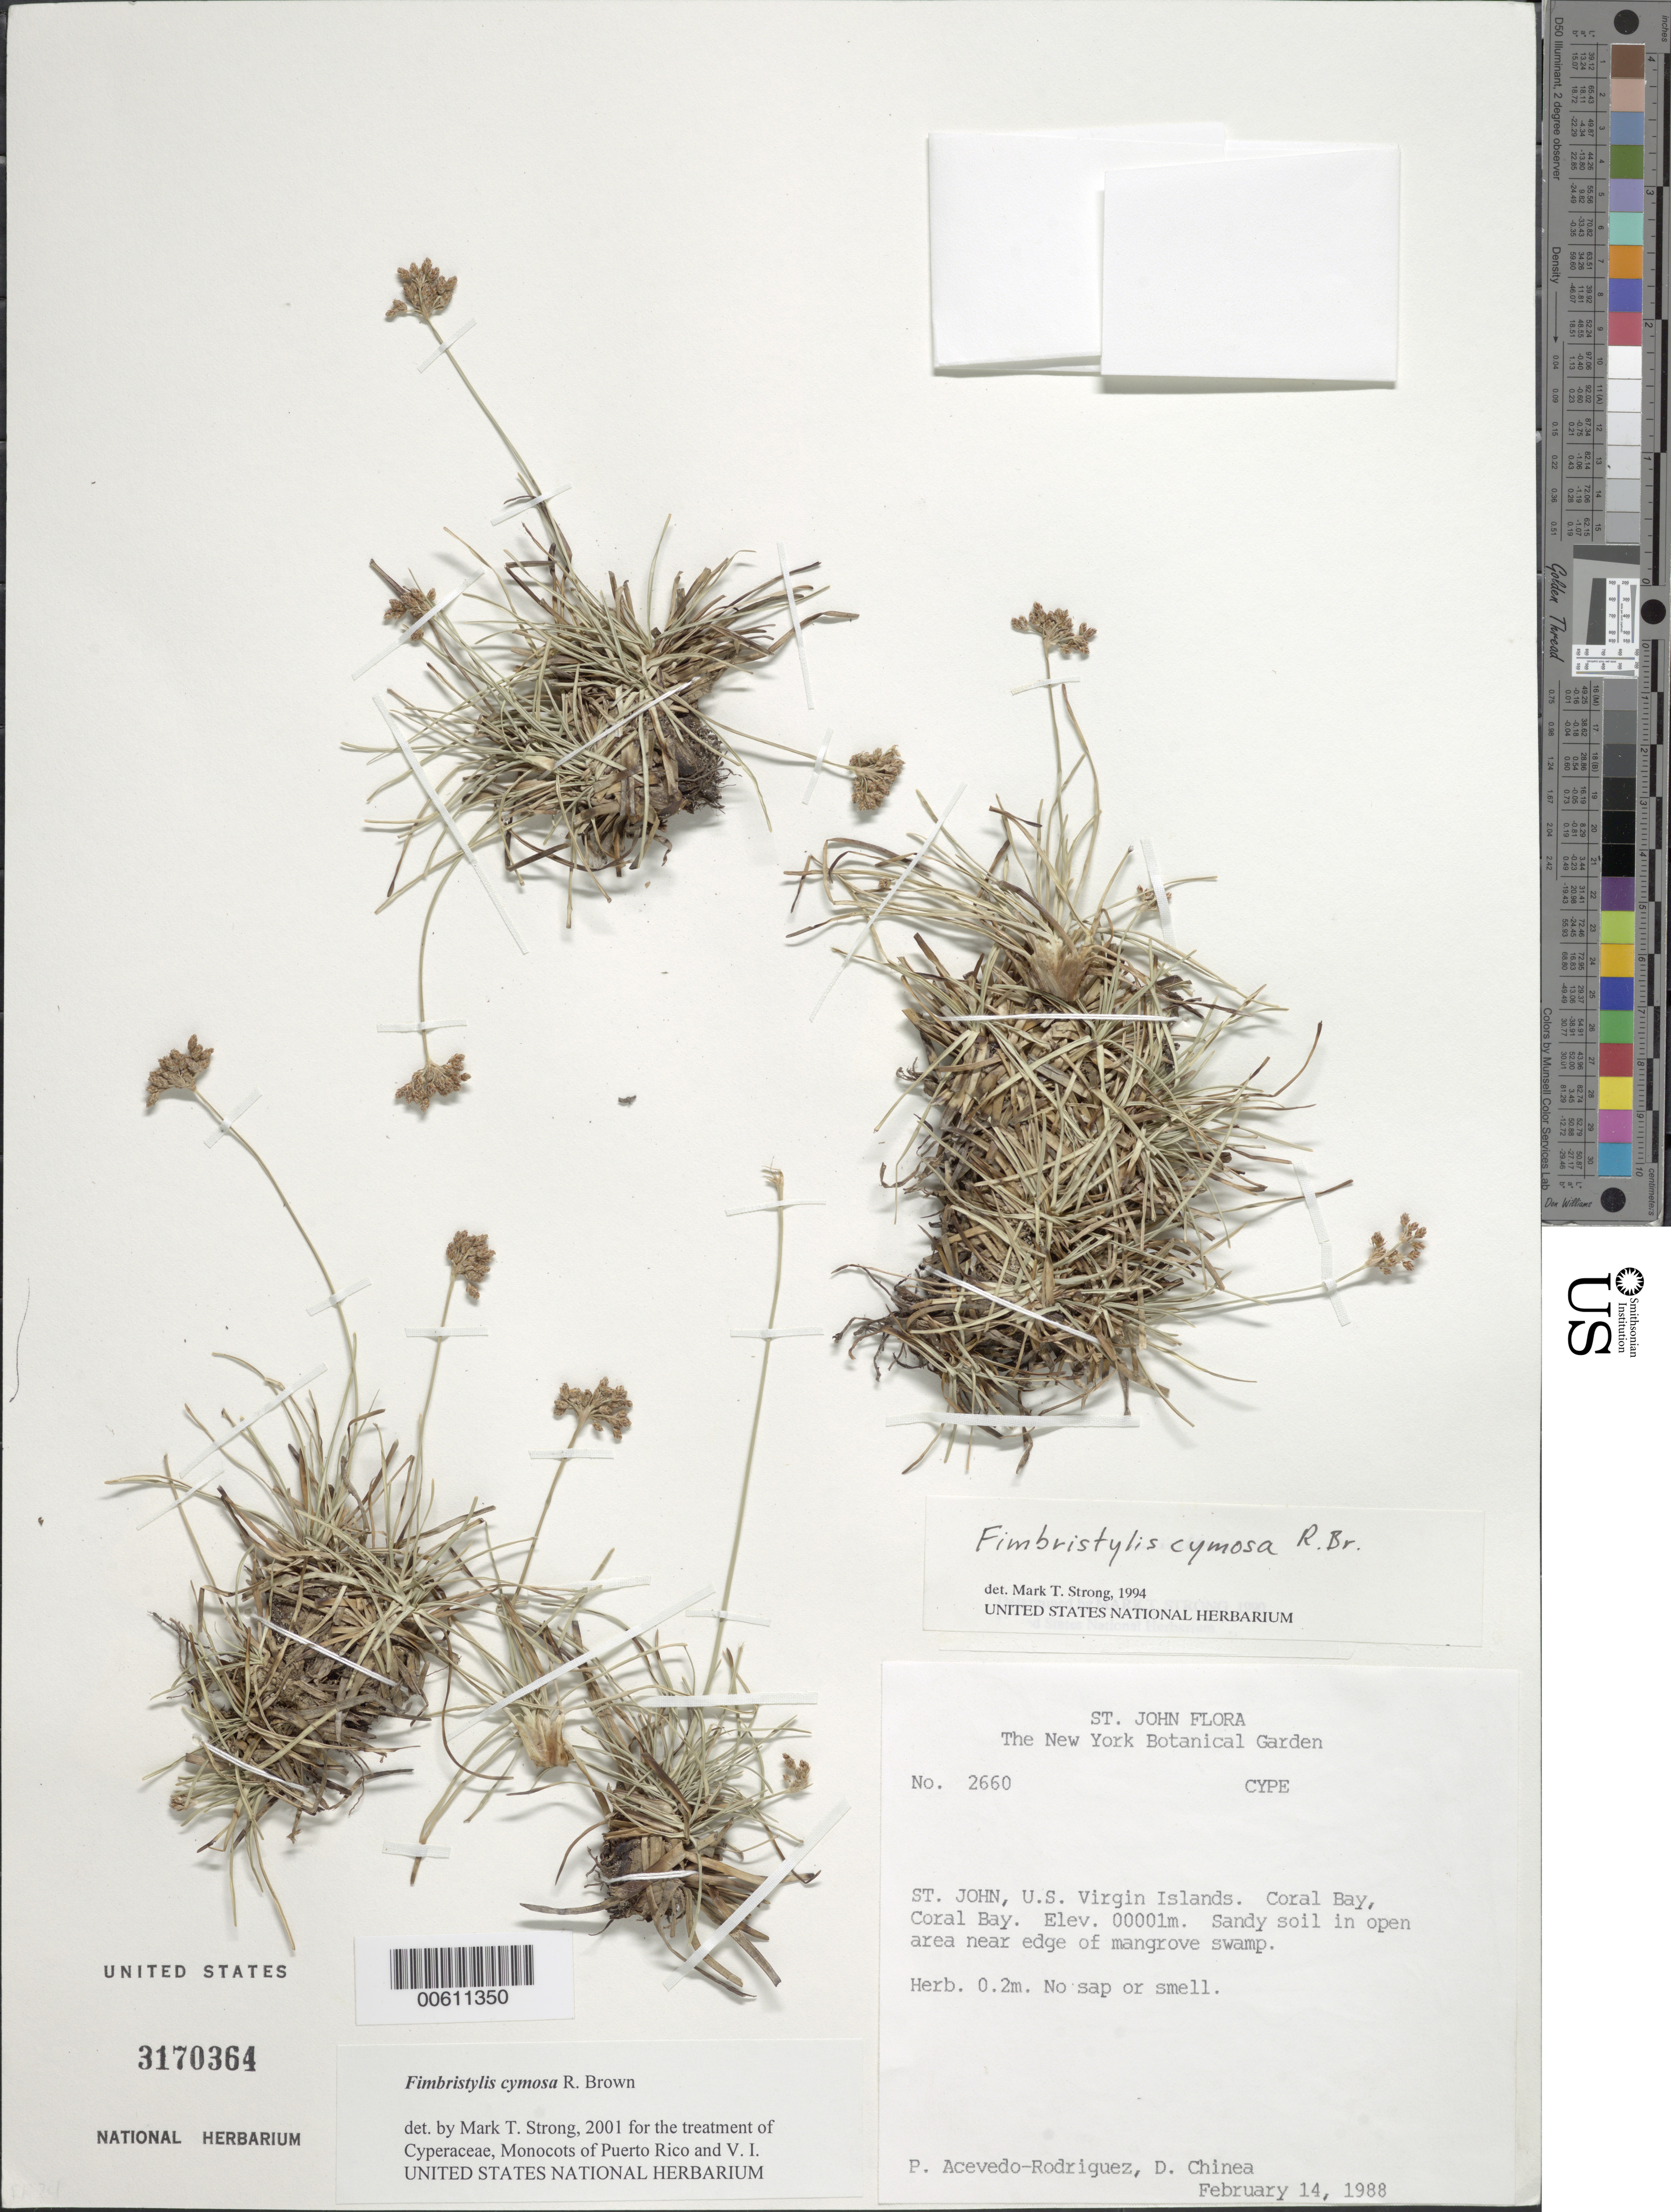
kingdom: Plantae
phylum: Tracheophyta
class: Liliopsida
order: Poales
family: Cyperaceae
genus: Fimbristylis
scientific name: Fimbristylis cymosa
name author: R. Br.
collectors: P. Acevedo-Rodr. & D. Chinea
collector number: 2660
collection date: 1988-02-14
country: U.S. Virgin Islands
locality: St. John, Coral Bay, Coral Bay, sandy soil in open area near edge of mangrove swamp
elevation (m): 1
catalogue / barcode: US 3170364